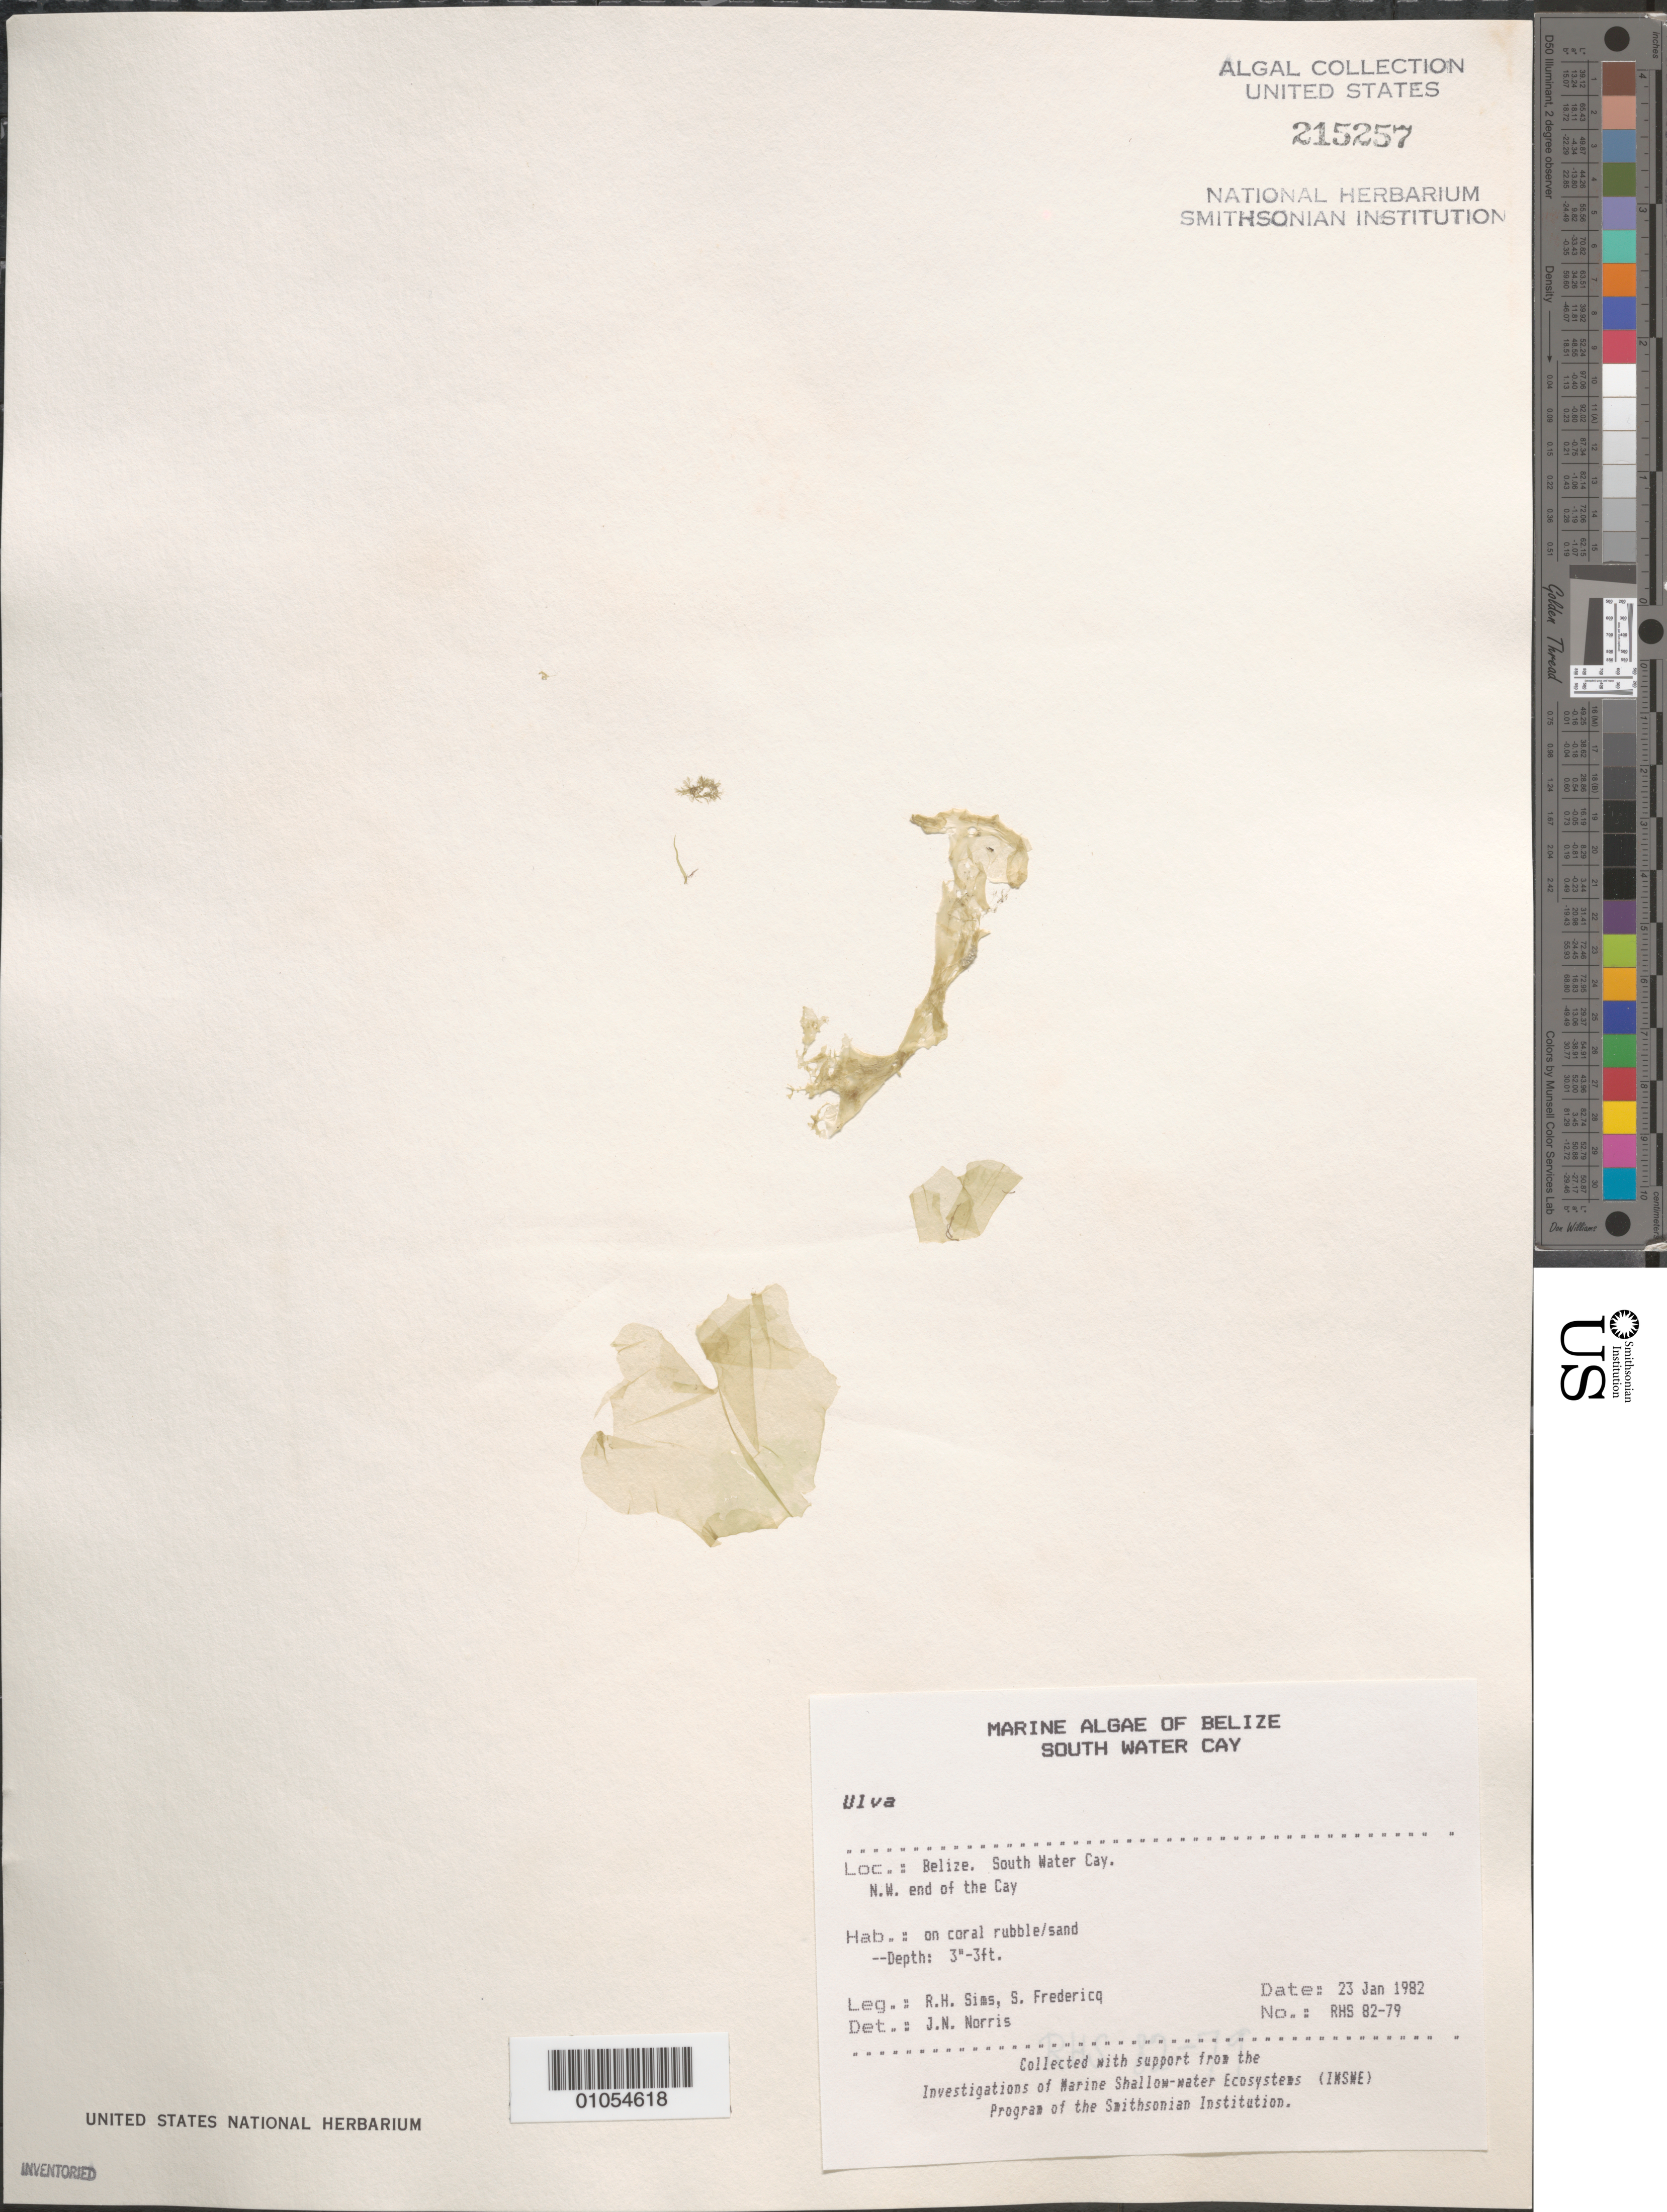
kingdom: Plantae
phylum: Chlorophyta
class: Ulvophyceae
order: Ulvales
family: Ulvaceae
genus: Ulva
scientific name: Ulva sp.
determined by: Norris, James N.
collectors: R. H. Sims & S. Fredericq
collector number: RHS 82-79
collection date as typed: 23 Jan 1982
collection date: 1982-01-23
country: Belize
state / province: Stann Creek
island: South Water Cay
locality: Northwest end of cay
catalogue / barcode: US 215257